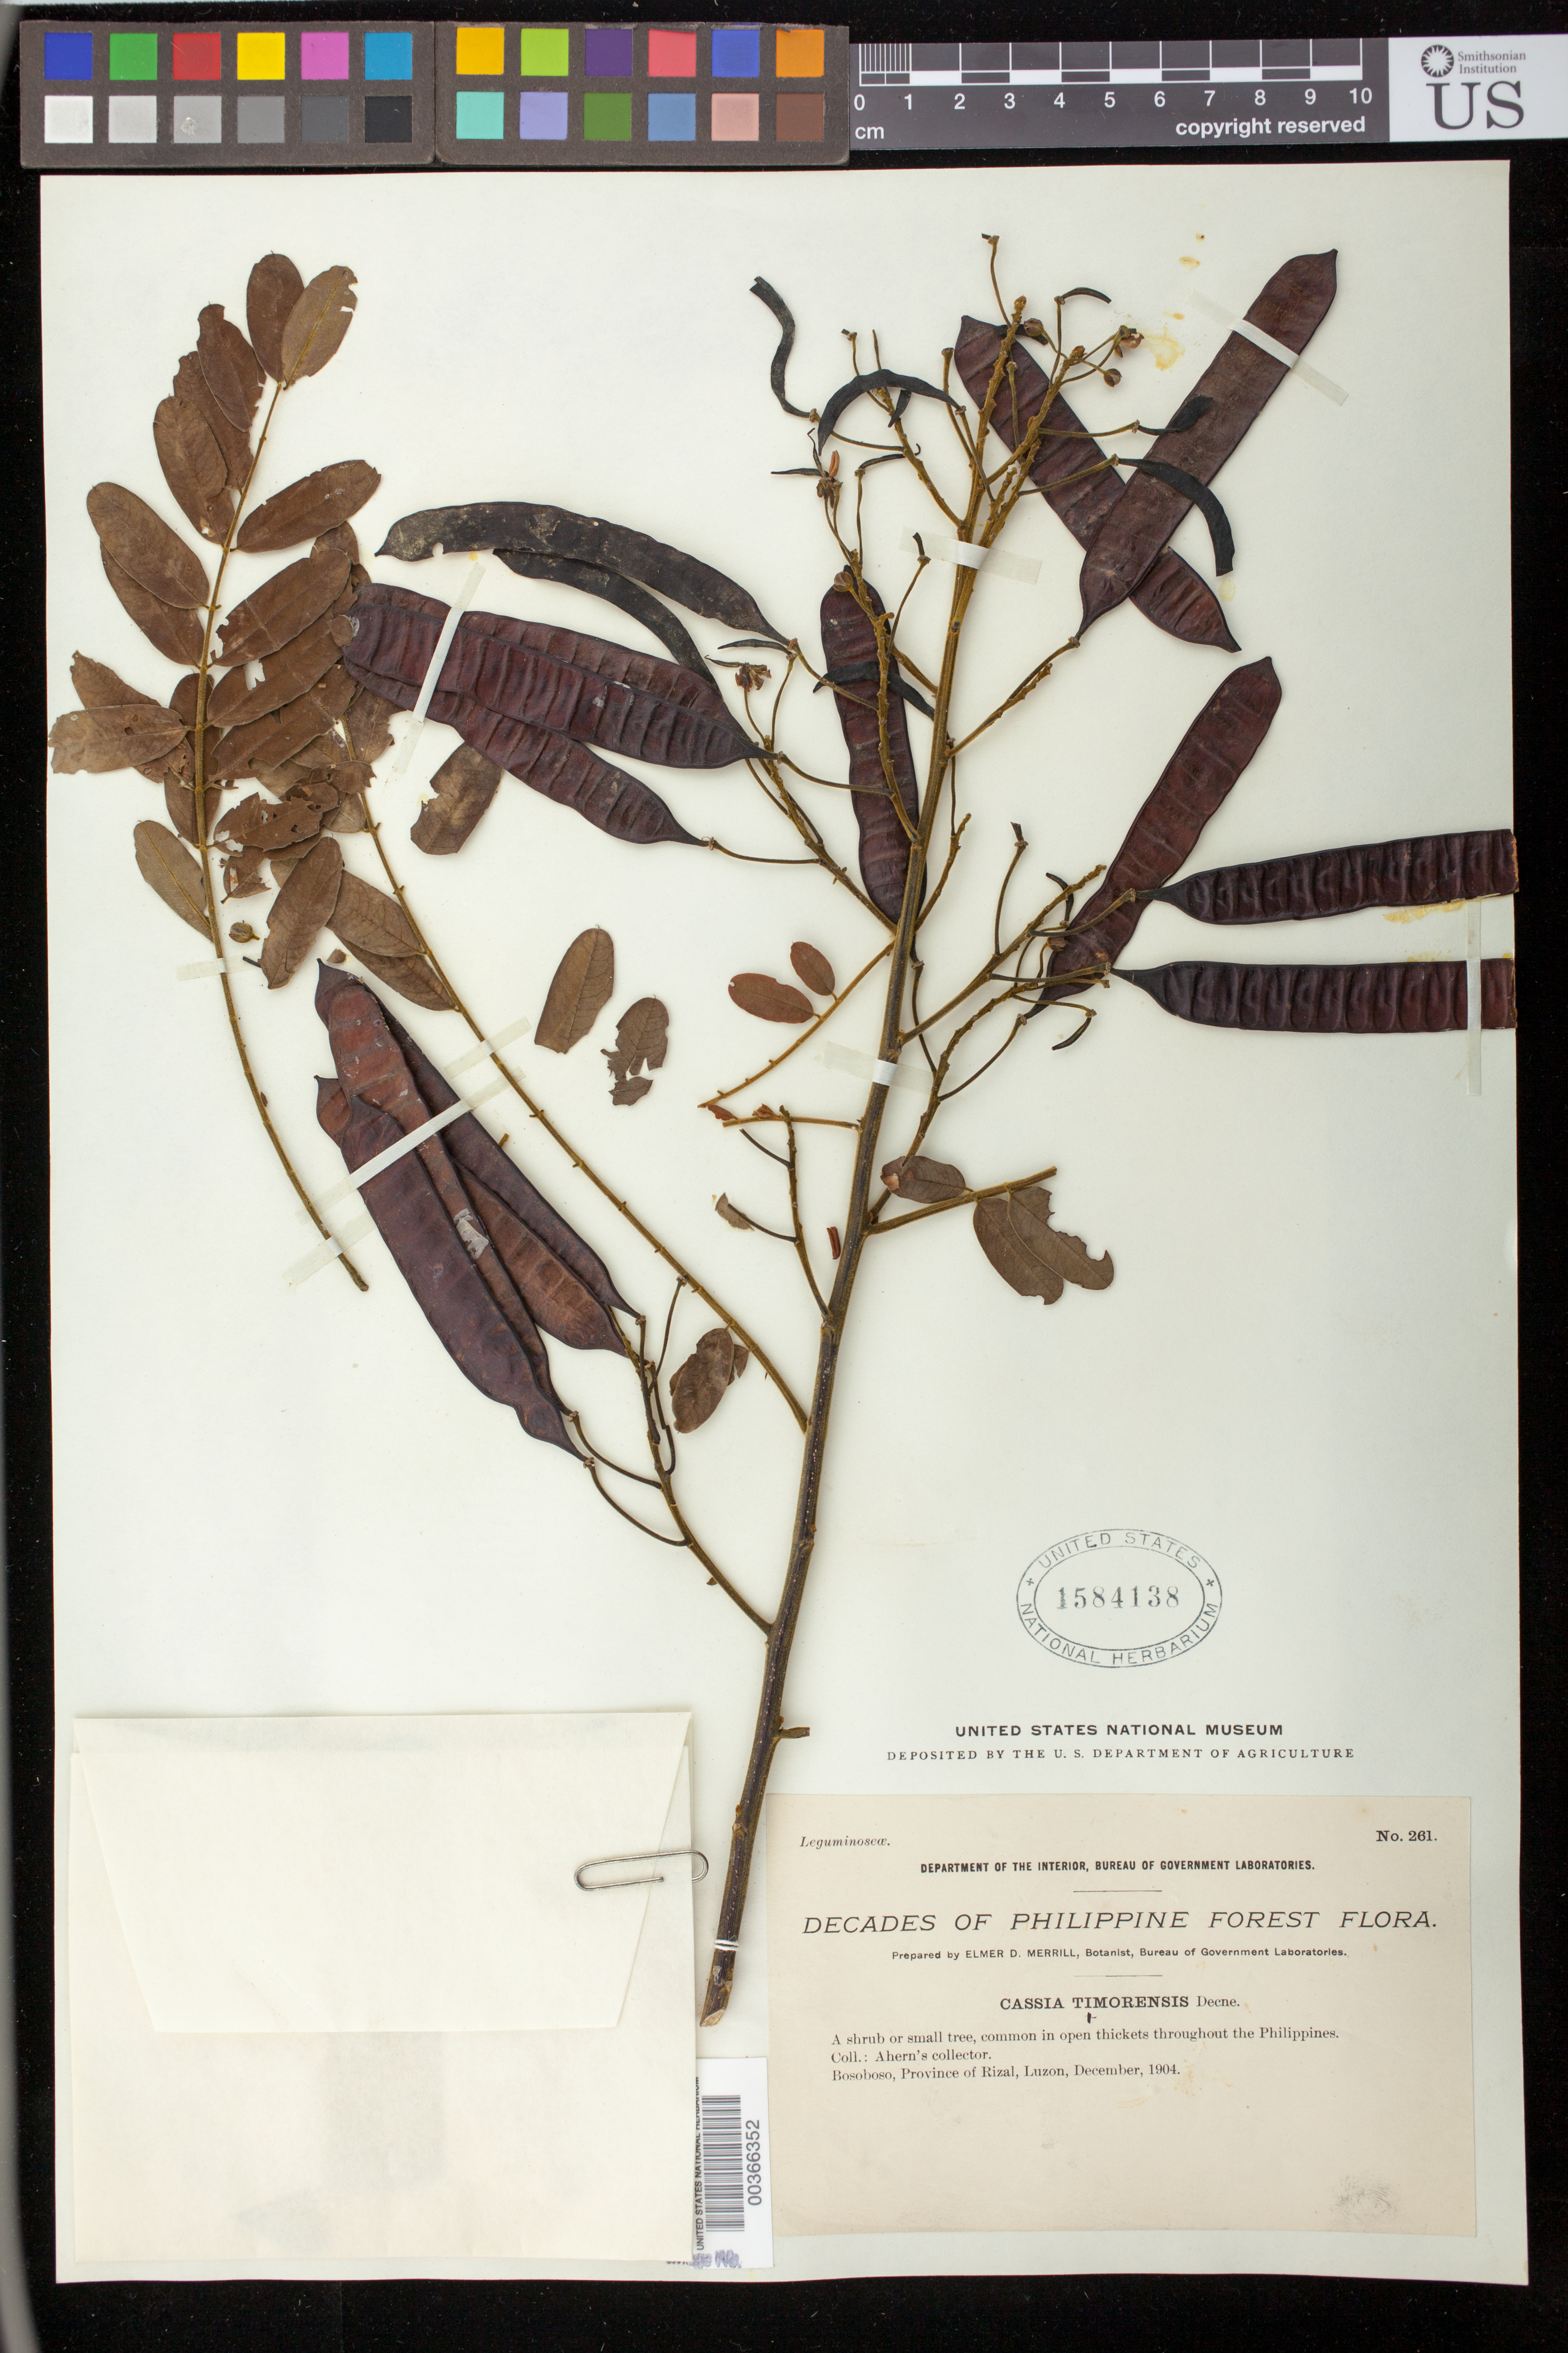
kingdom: Plantae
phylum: Tracheophyta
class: Magnoliopsida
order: Fabales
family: Fabaceae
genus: Senna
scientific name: Senna timorensis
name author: (DC.) H.S. Irwin & Barneby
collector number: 261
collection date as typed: Dec 1904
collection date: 1904-12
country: Philippines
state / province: Calabarzon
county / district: Rizal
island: Luzon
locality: Bosoboso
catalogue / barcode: US 1584138